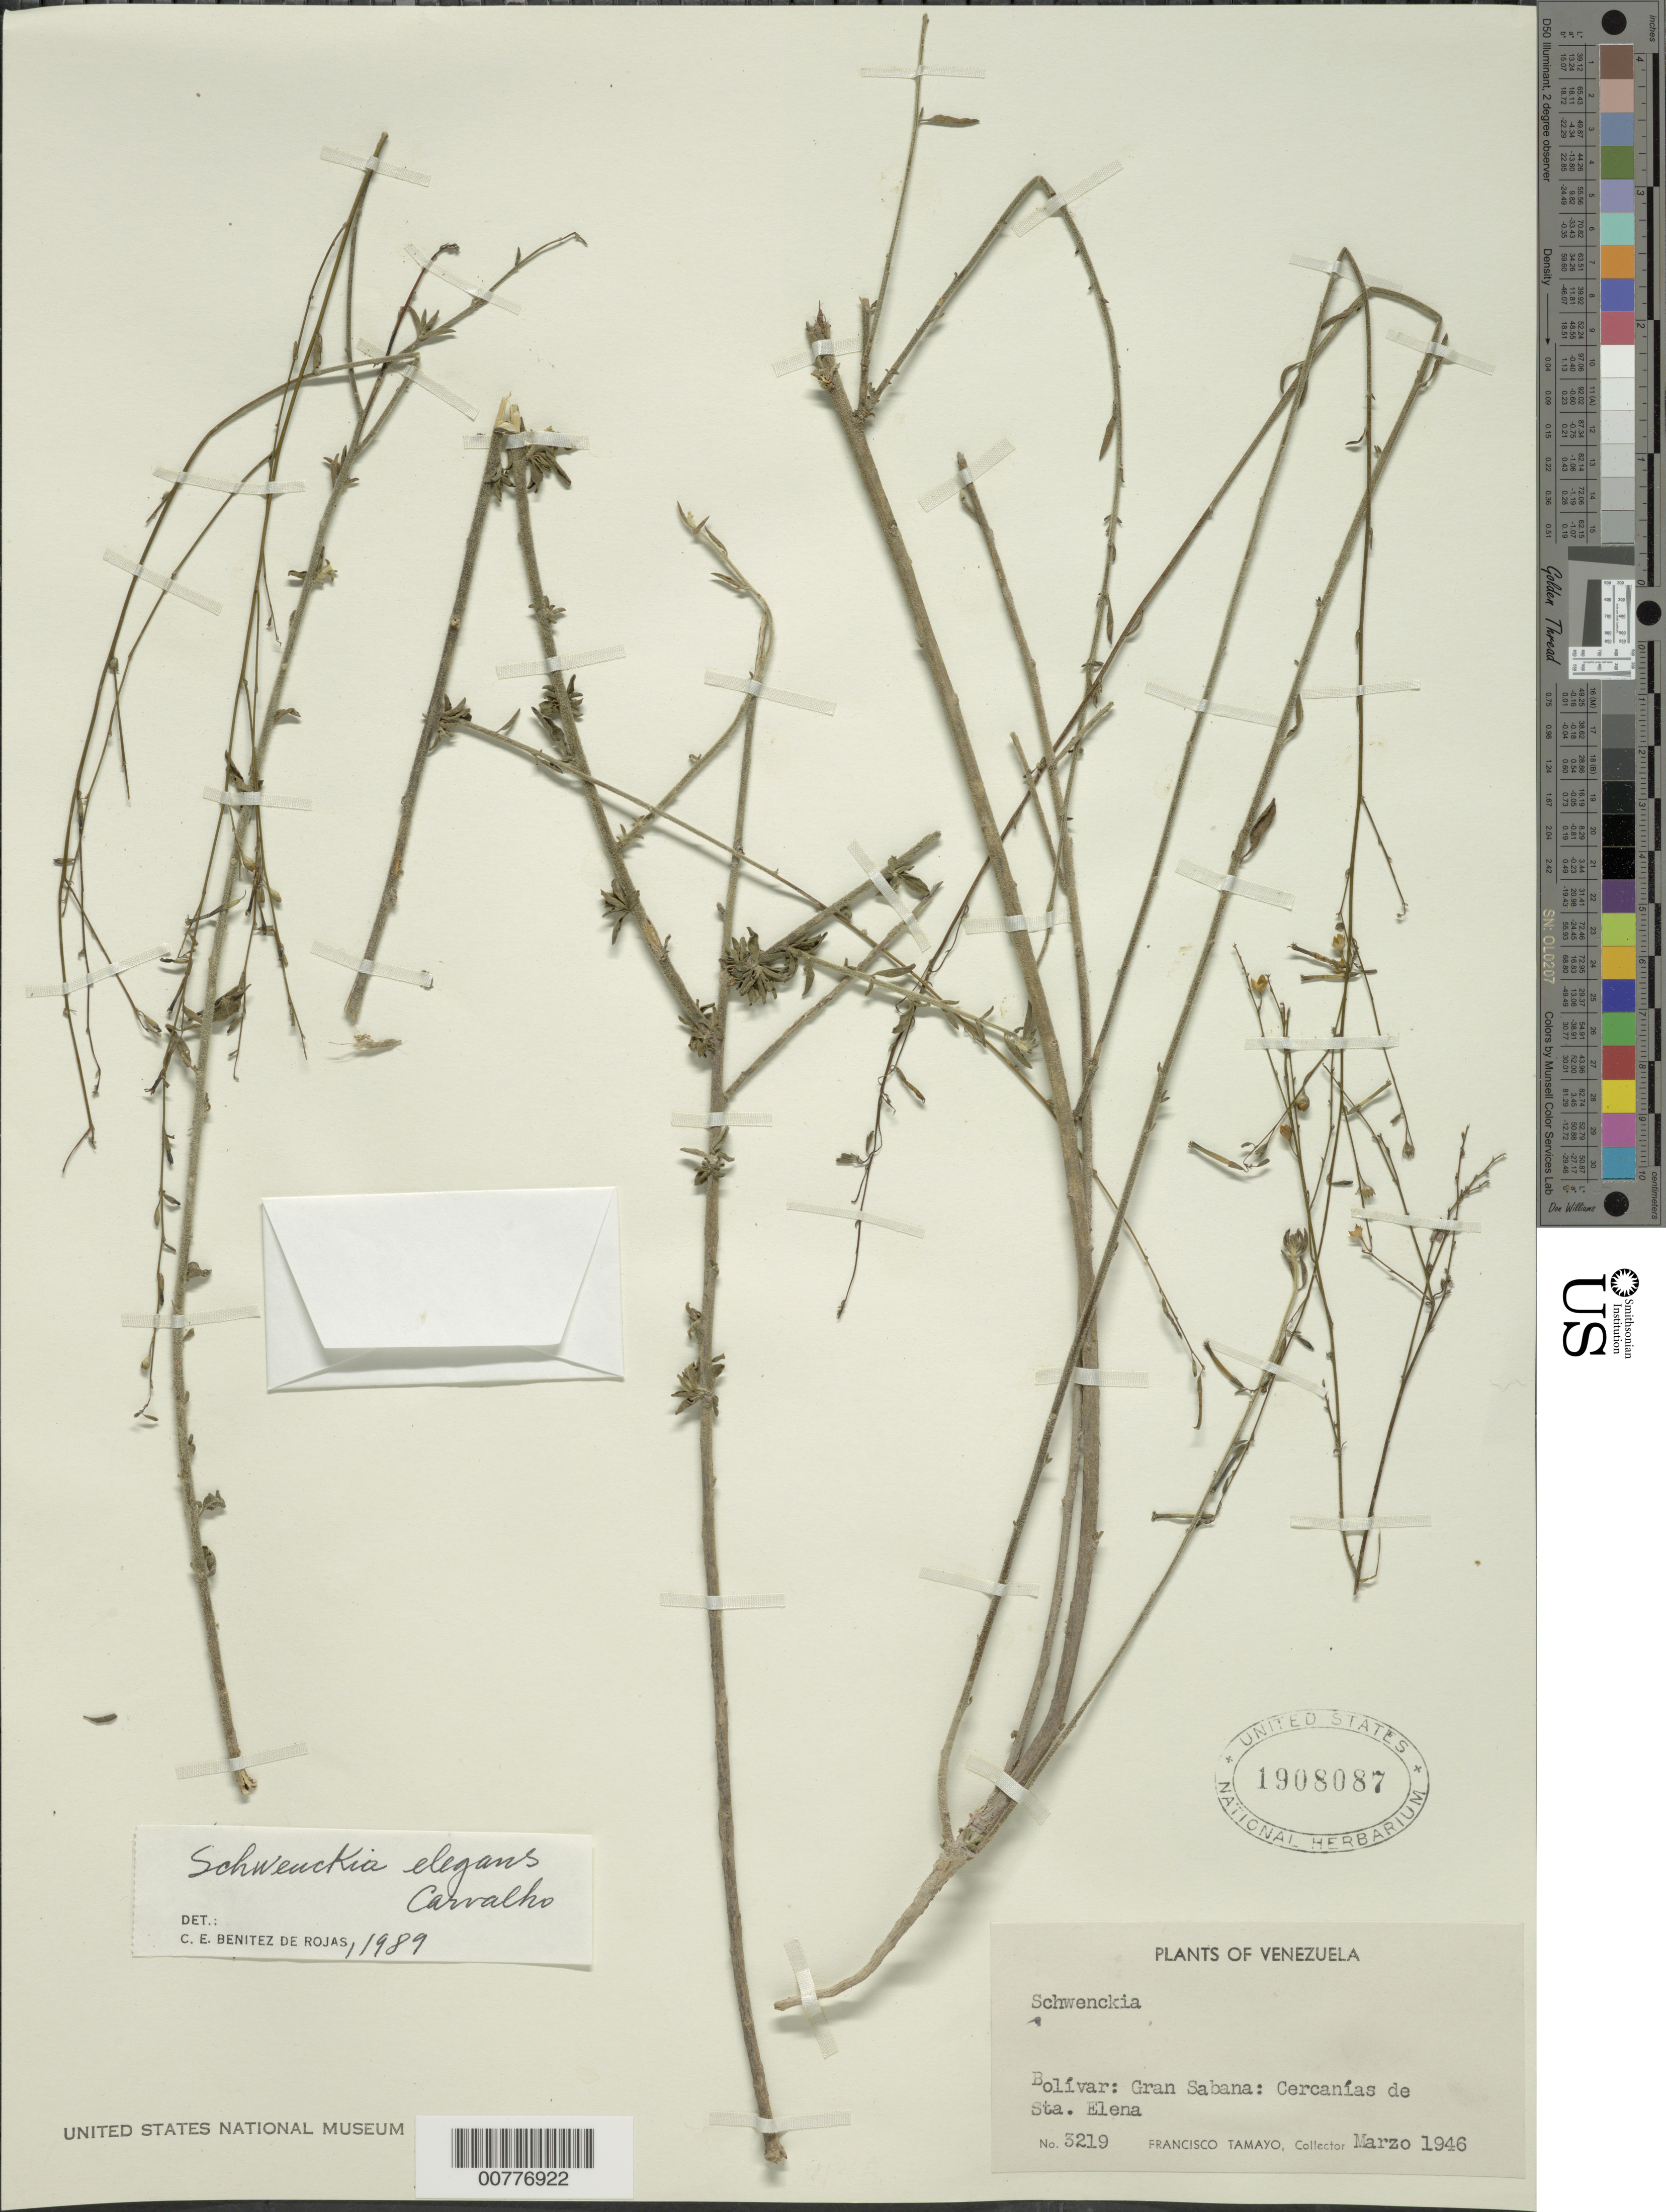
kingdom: Plantae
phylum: Tracheophyta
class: Magnoliopsida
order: Solanales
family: Solanaceae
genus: Schwenckia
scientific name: Schwenckia elegans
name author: Carvalho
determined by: Benítez, C. E.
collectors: F. Tamayo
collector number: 3219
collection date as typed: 28-Mar-46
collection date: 1946-03-28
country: Venezuela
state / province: Bolívar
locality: Gran Sabana, Sta. Elena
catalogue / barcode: US 1908087